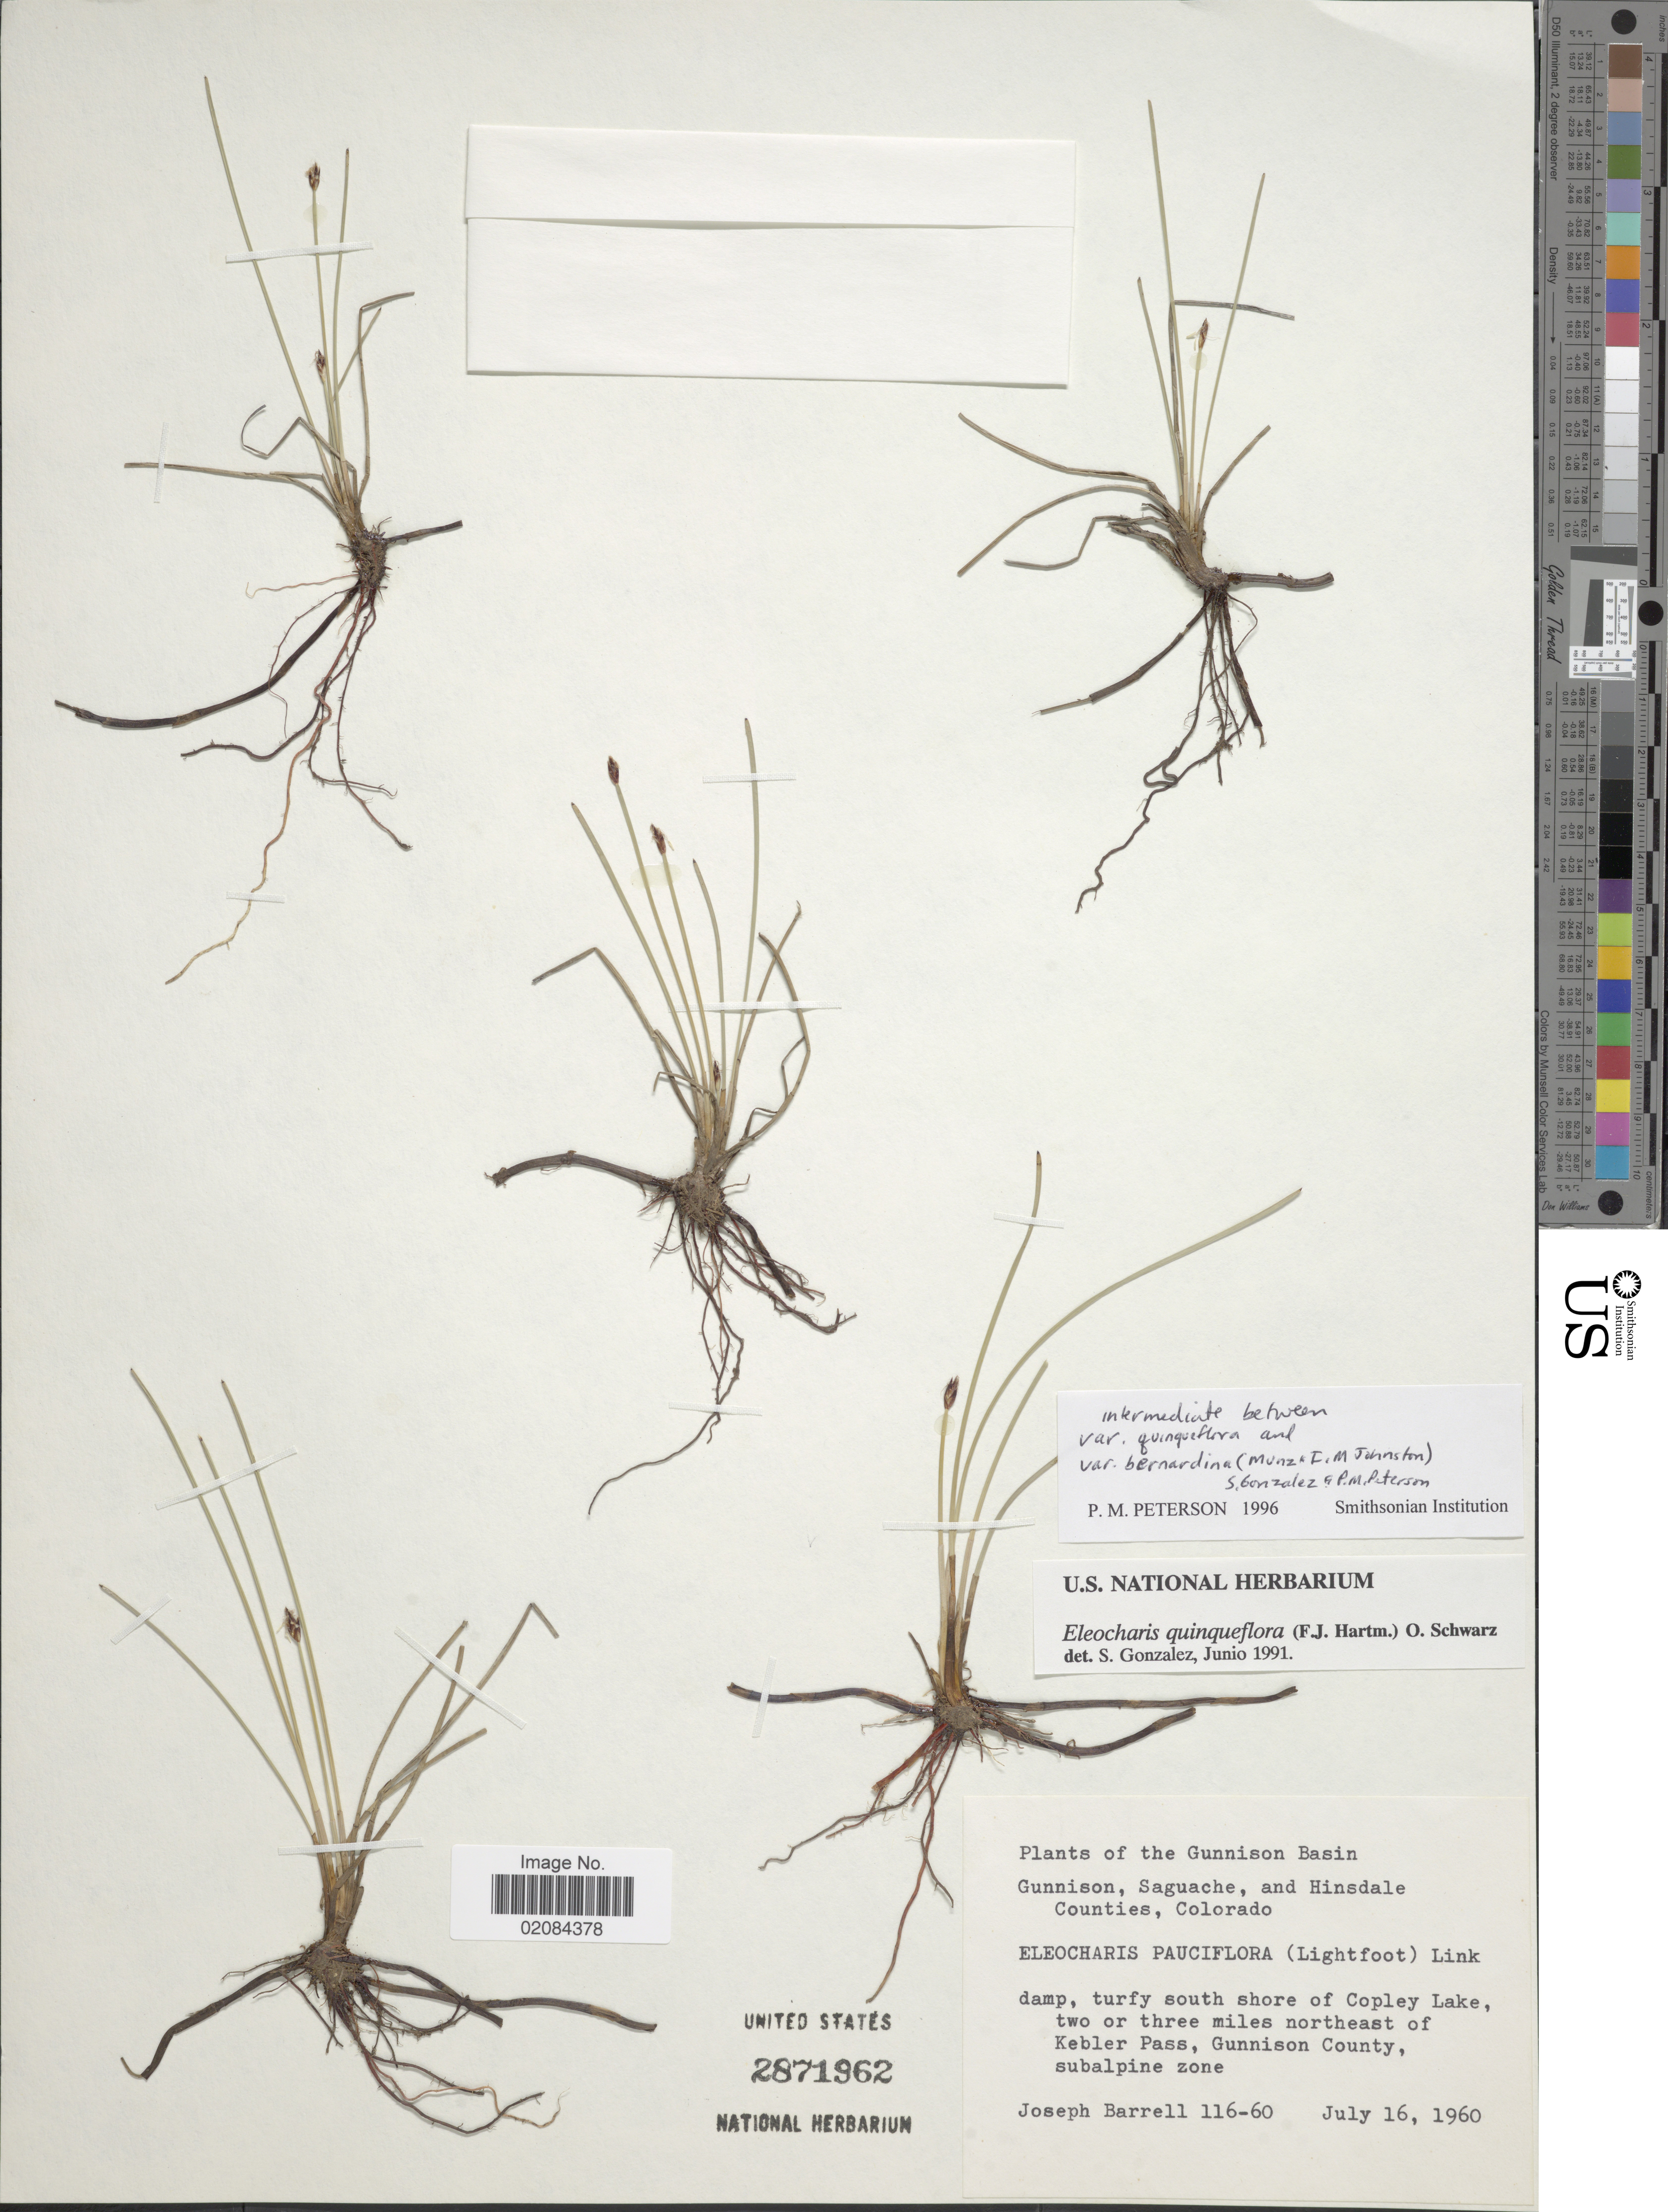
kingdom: Plantae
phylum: Tracheophyta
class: Liliopsida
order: Poales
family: Cyperaceae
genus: Eleocharis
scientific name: Eleocharis quinqueflora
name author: (Hartmann) O. Schwarz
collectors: J. Barrell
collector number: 116-60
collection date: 1960-07-16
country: United States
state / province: Colorado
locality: Gunnison, Saguache, and Hinsdale Countues, south shore of Copley lake, two or three miles northeast of Kebler Pass, Gunnison County, subalpine zone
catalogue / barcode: US 2871962